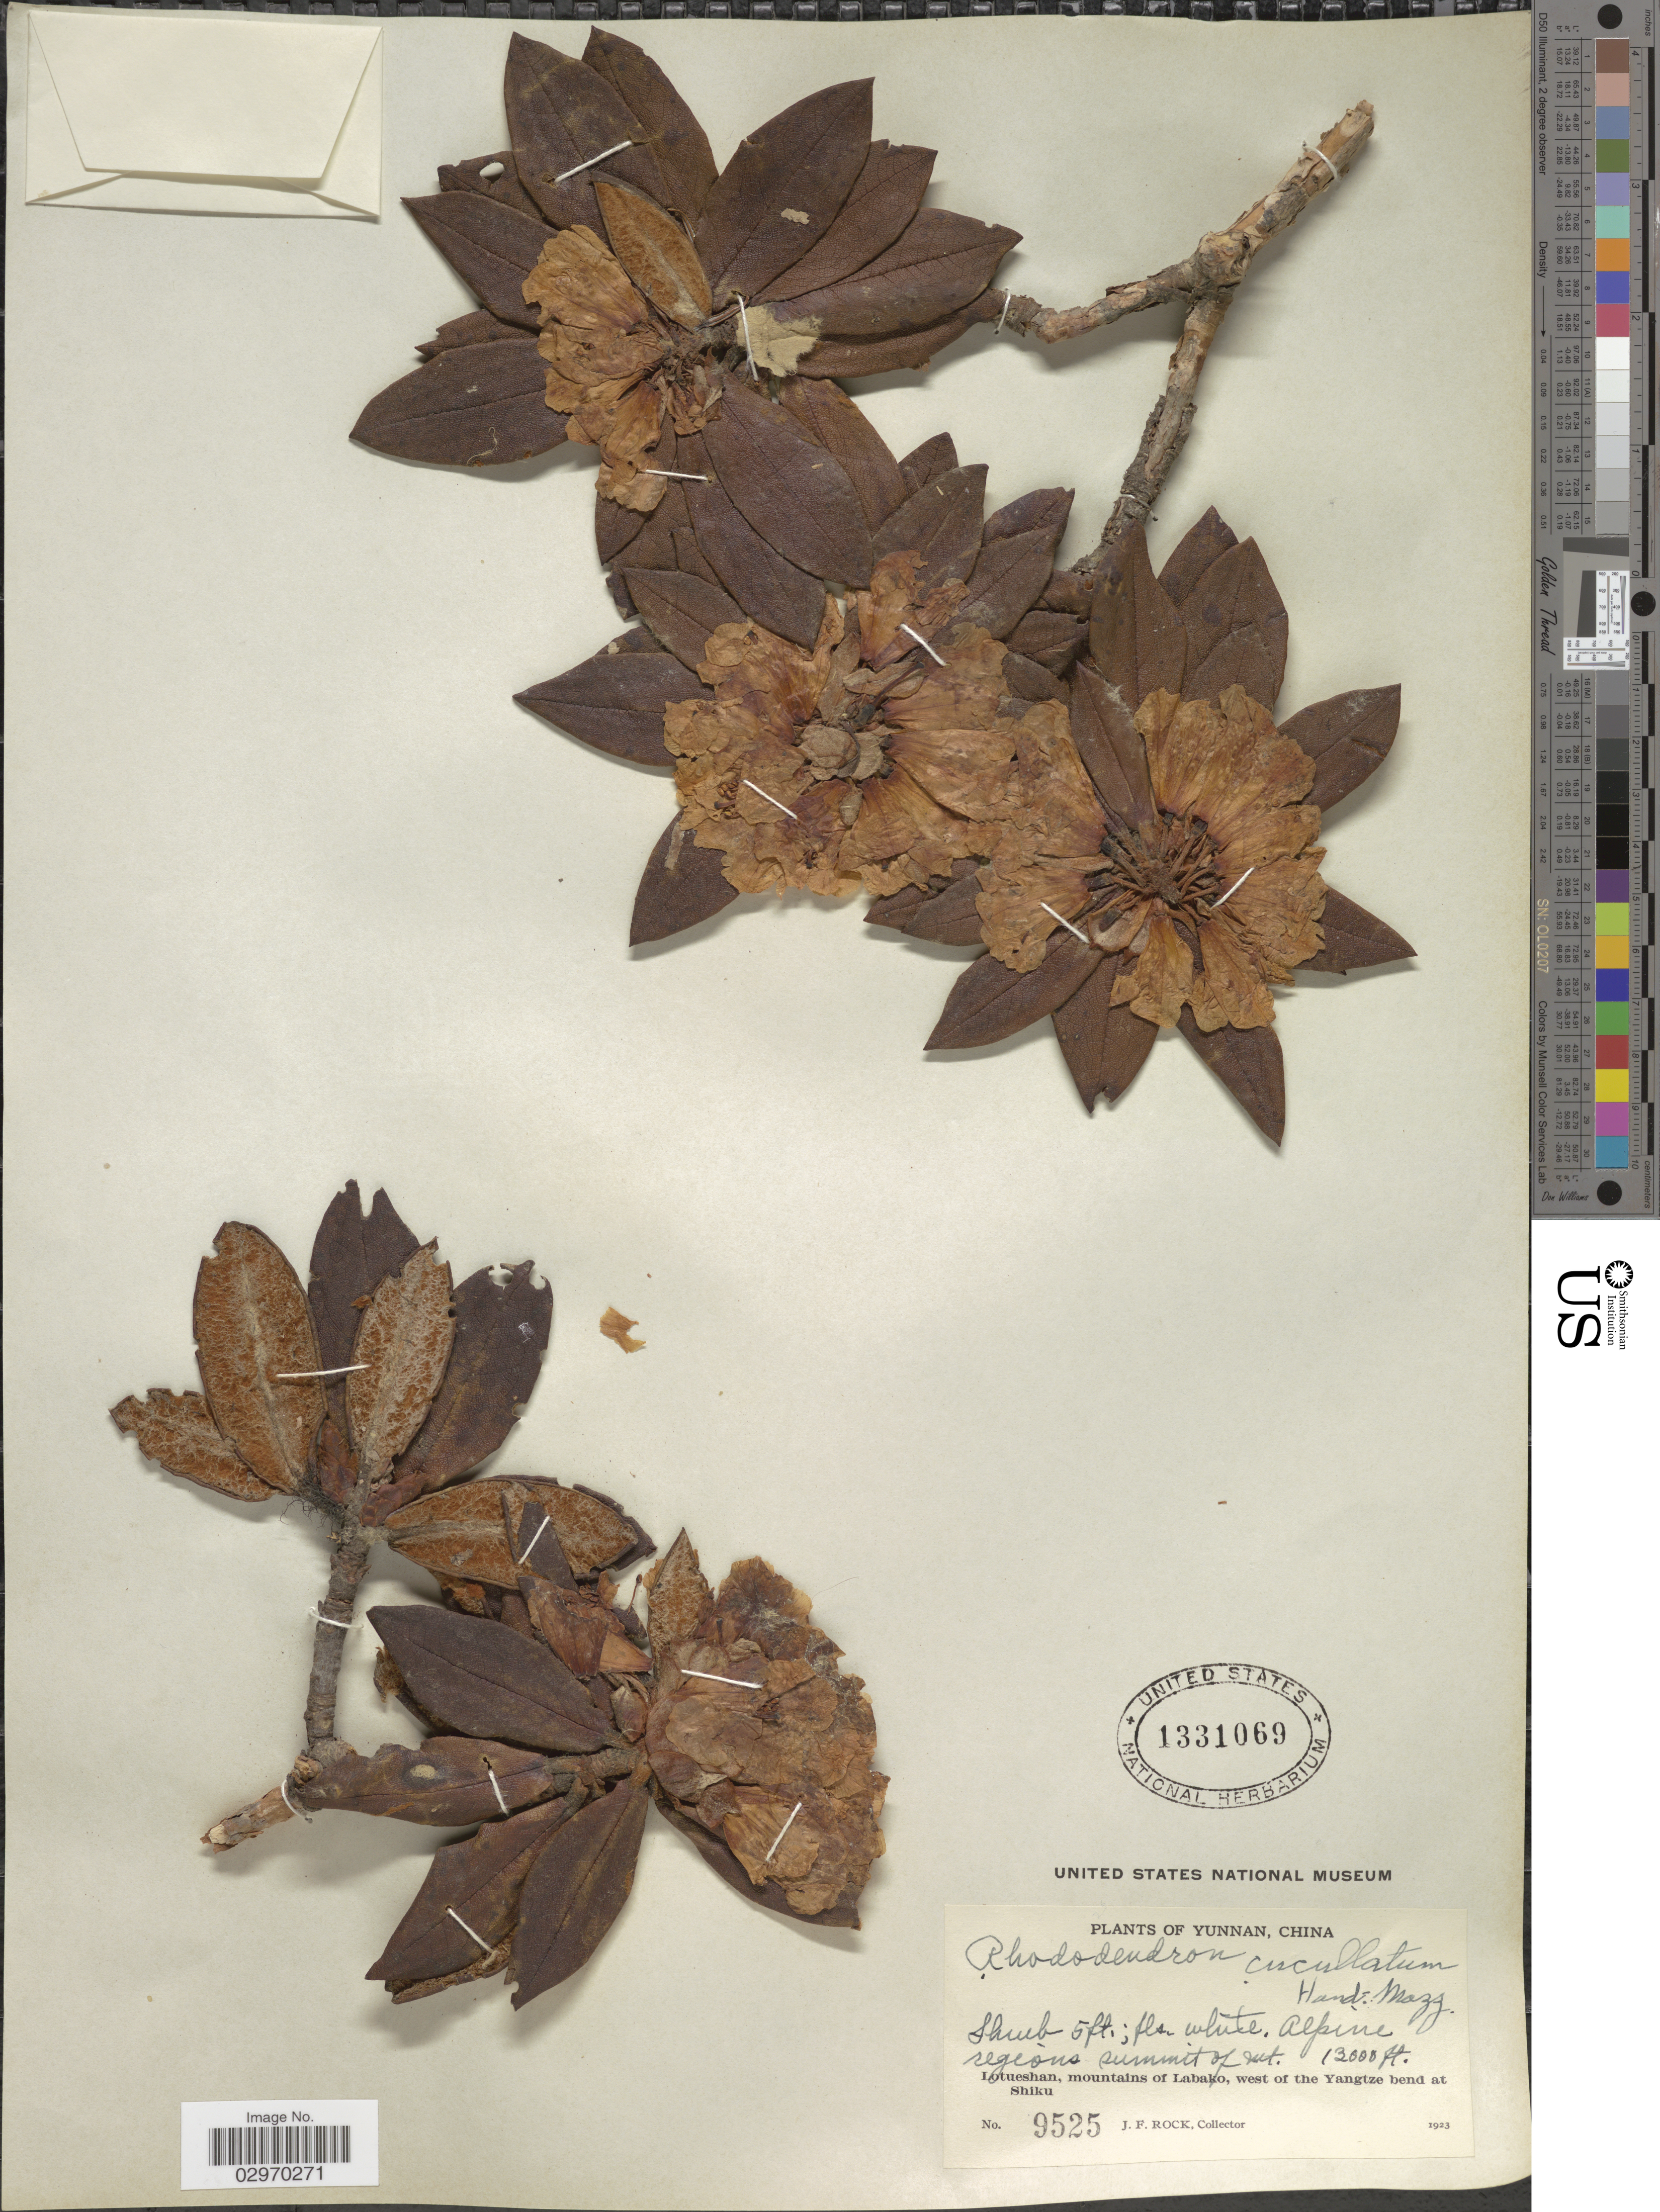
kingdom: Plantae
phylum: Tracheophyta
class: Magnoliopsida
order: Ericales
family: Ericaceae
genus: Rhododendron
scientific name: Rhododendron cucullatum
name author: Hand.-Mazz.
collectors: J. Rock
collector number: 9525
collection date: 1923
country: China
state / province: Yunnan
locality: Alpine regions summit of Mt. Lotueshan, mountains of Labako, west of the Yangtze bend at Shiku.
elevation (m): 3962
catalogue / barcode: US 1331069